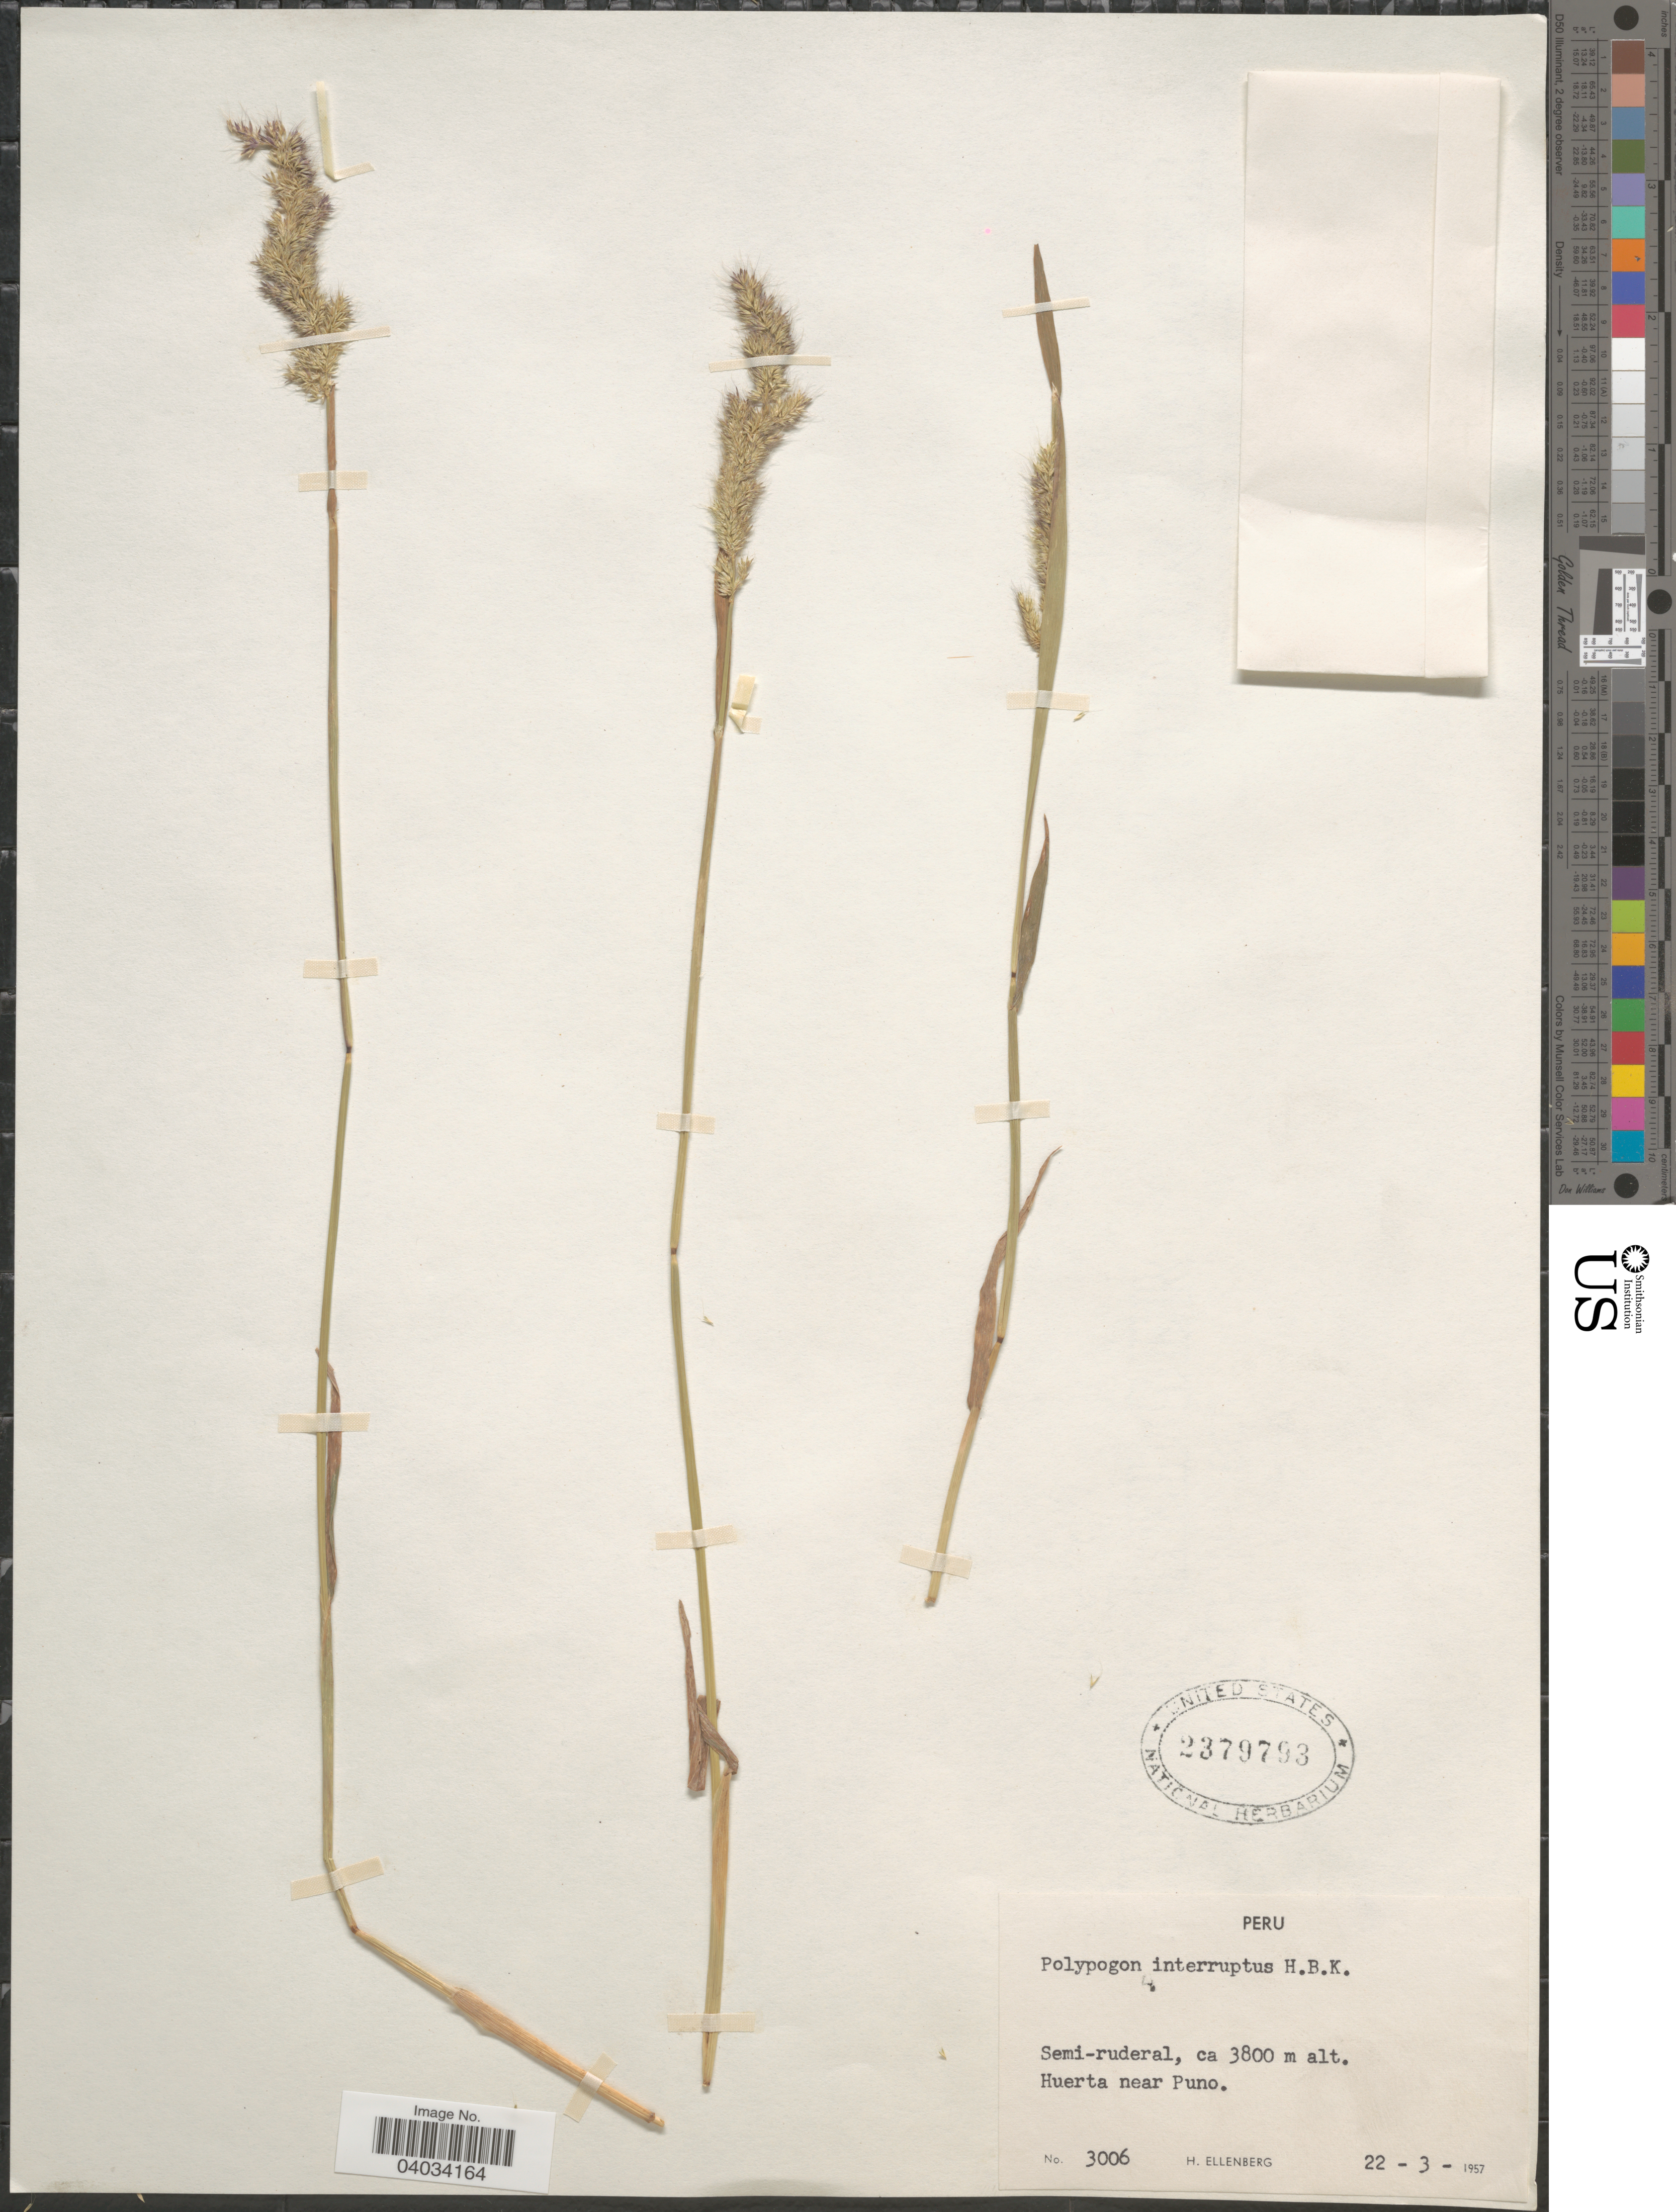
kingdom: Plantae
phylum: Tracheophyta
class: Liliopsida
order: Poales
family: Poaceae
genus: Polypogon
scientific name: Polypogon interruptus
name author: Kunth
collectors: H. Ellenberg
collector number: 3006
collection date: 1957-03-22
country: Peru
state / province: Puno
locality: Huerta near Puno.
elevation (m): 3800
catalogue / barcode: US 2379793